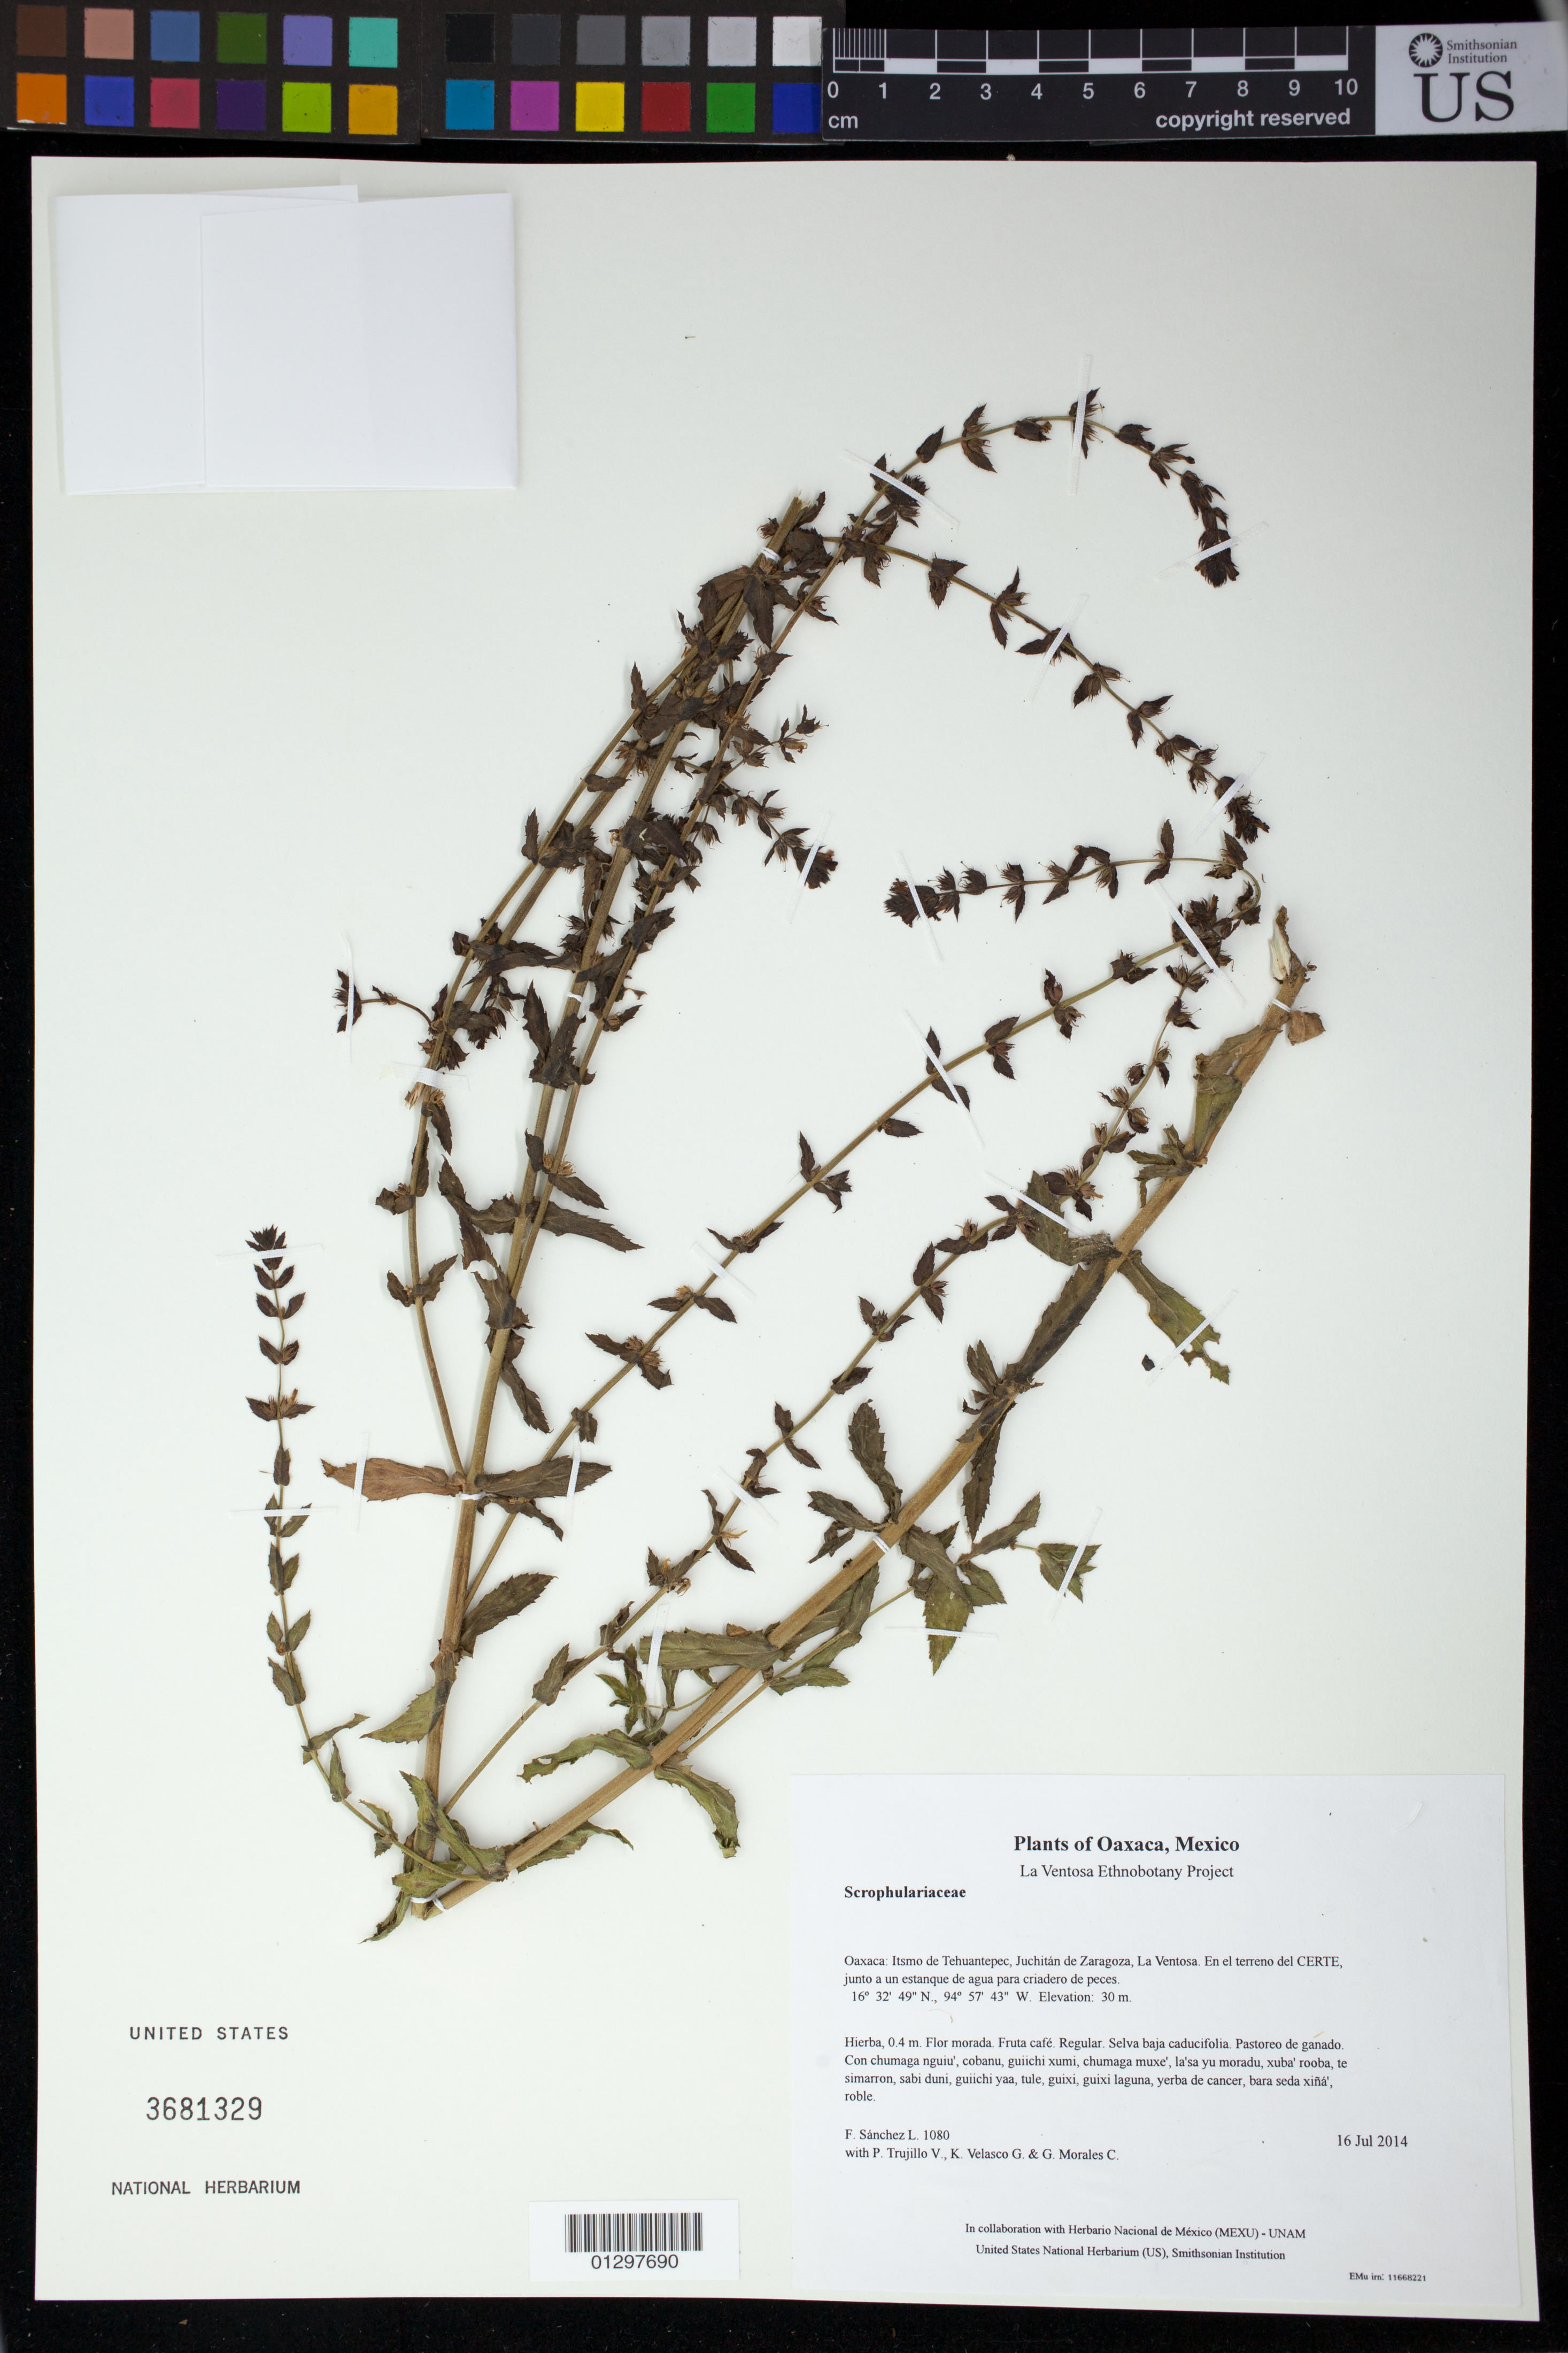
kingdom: Plantae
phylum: Tracheophyta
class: Magnoliopsida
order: Lamiales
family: Plantaginaceae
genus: Stemodia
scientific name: Stemodia durantifolia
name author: (L.) Sw.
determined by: Vasco, A.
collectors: F. Sánchez L., P. Trujillo V., K. Velasco G. & G. Morales C.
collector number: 1080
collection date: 2014-07-16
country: Mexico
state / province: Oaxaca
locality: Itsmo de Tehuantepec, Juchitán de Zaragoza, La Ventosa. En el terreno del CERTE, junto a un estanque de agua para criadero de peces.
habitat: Selva baja caducifolia. Pastoreo de ganado.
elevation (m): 30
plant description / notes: JEBOT, MEXU, SERO, US; Guixi bandaga. 0.4 m. Guie' nagu. Cuaananaxhi namuu. Nuu.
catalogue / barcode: US 3681329